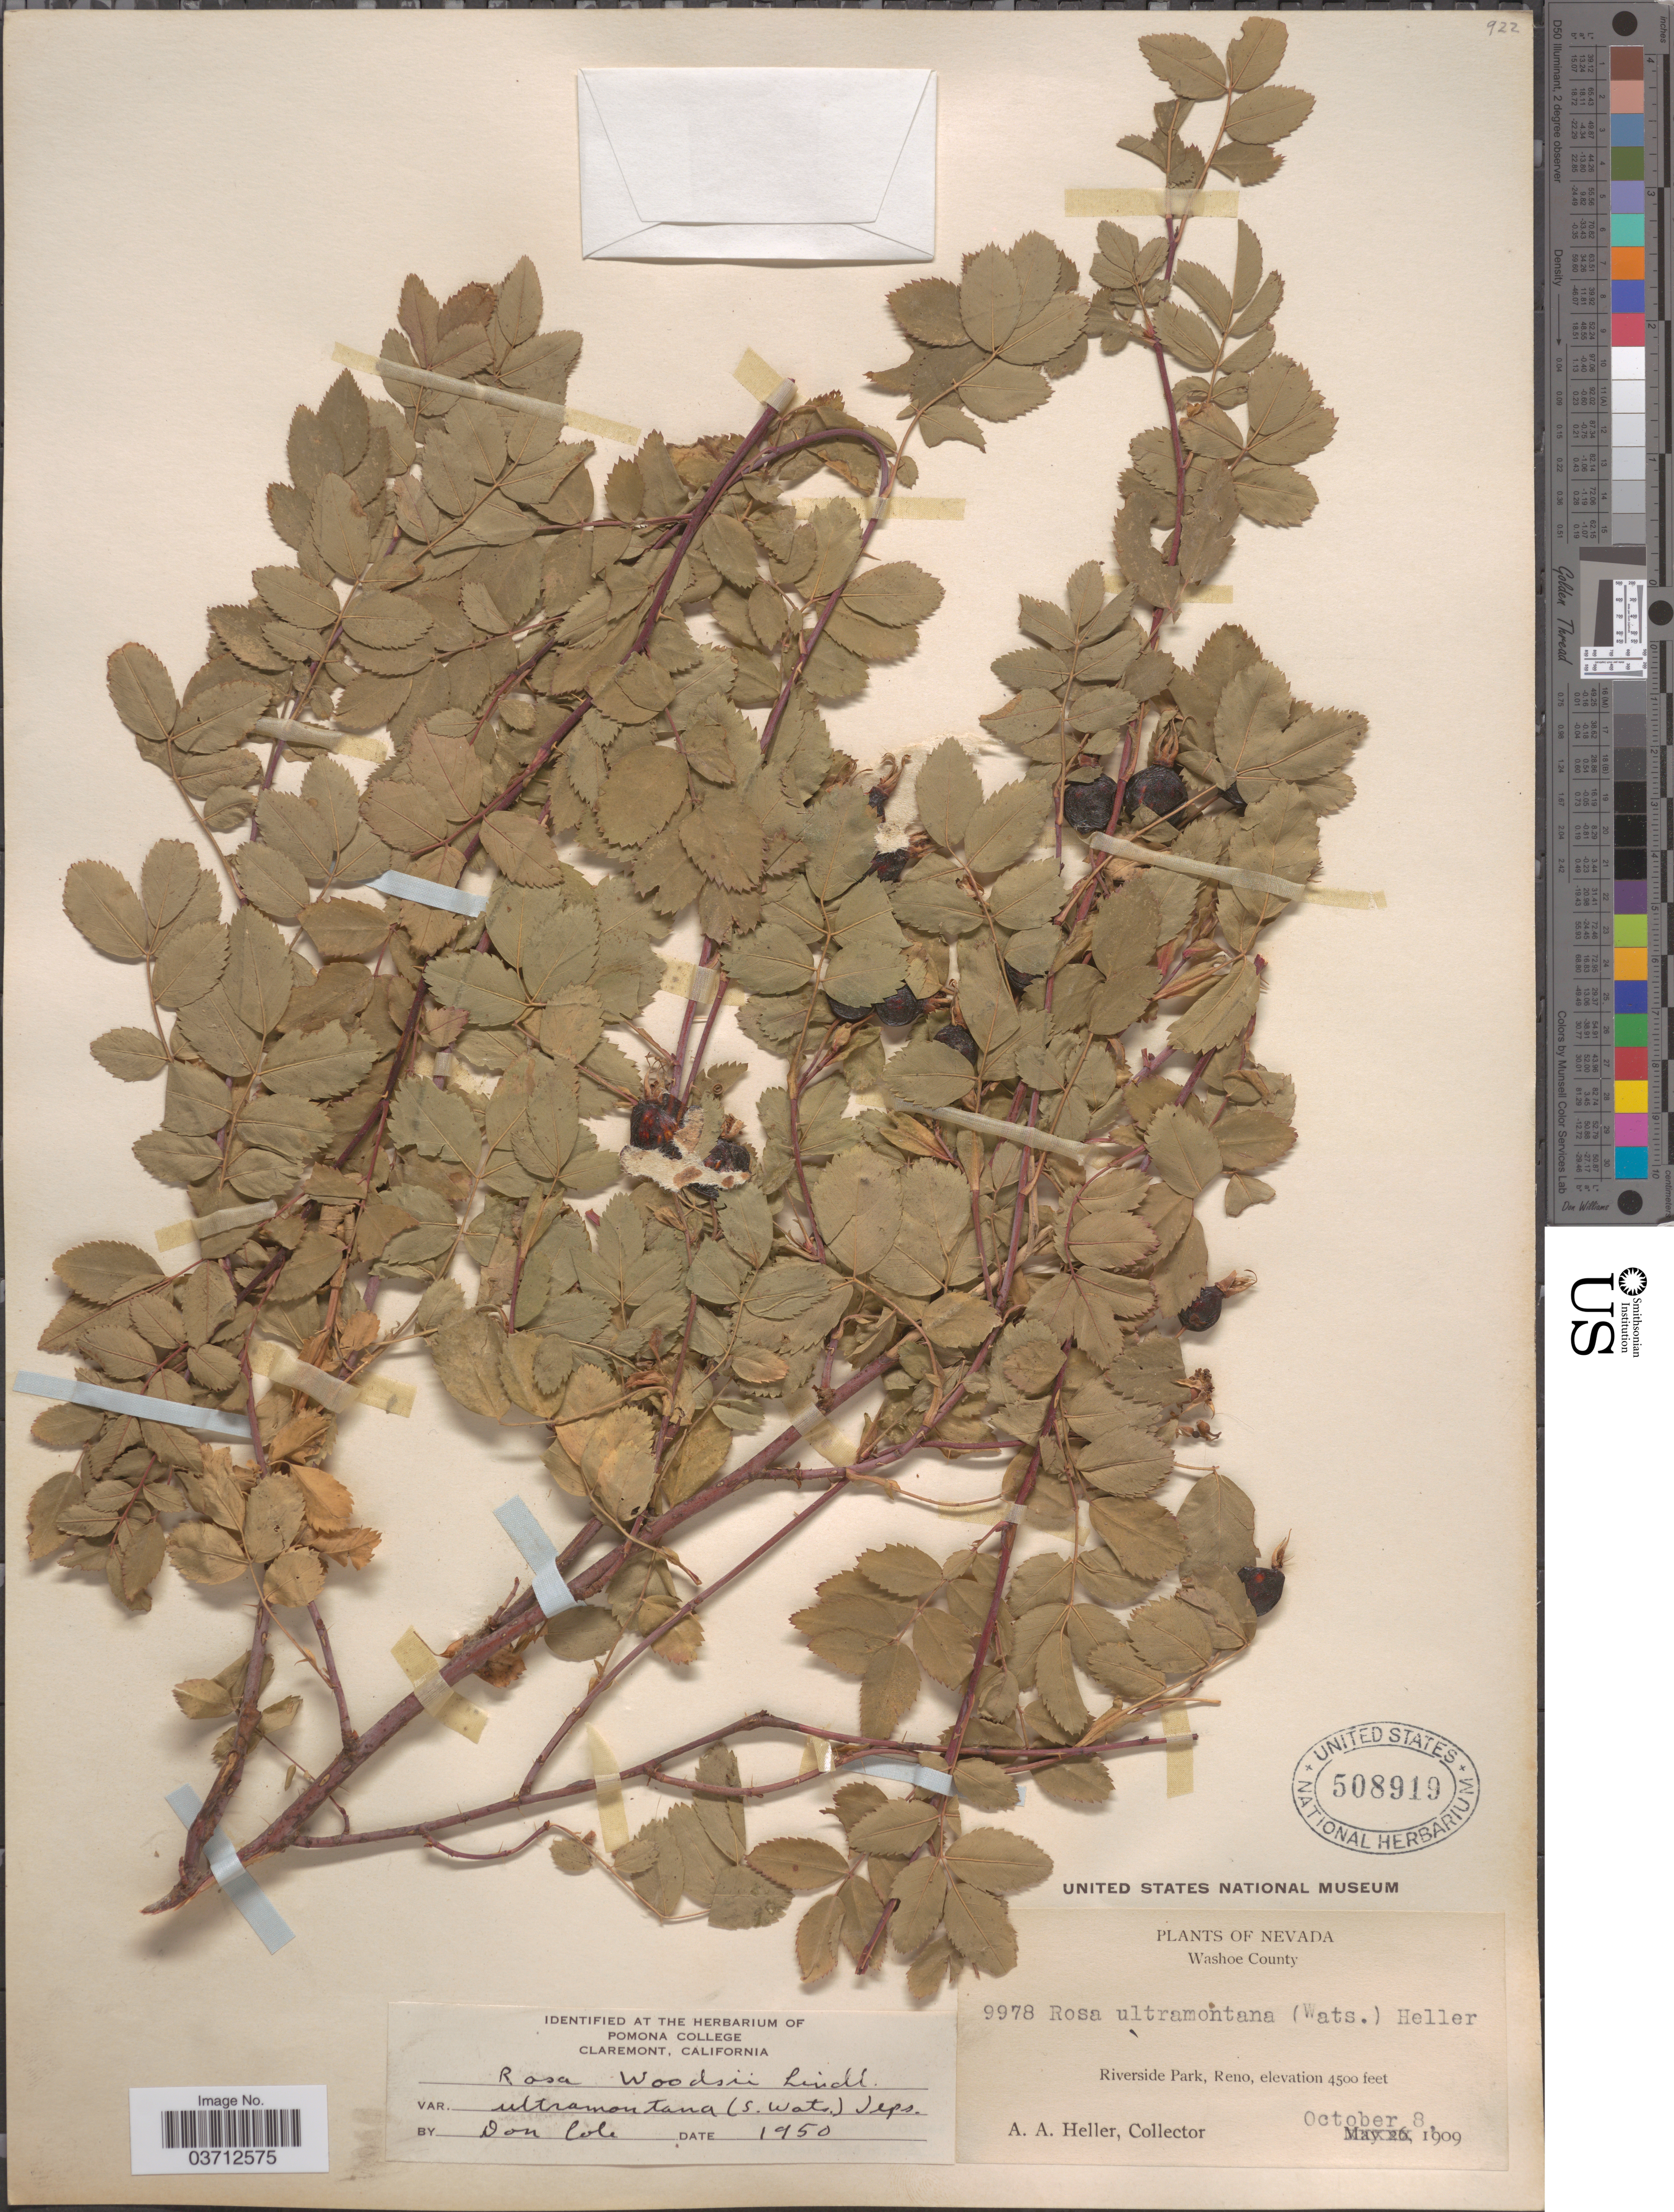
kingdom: Plantae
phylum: Tracheophyta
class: Magnoliopsida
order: Rosales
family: Rosaceae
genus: Rosa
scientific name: Rosa woodsii var. ultramontana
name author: Lindl.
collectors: A. A. Heller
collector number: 9978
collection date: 1909-10-08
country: United States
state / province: Nevada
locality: Washoe County. Riverside Park, Reno.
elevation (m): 1372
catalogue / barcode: US 508919